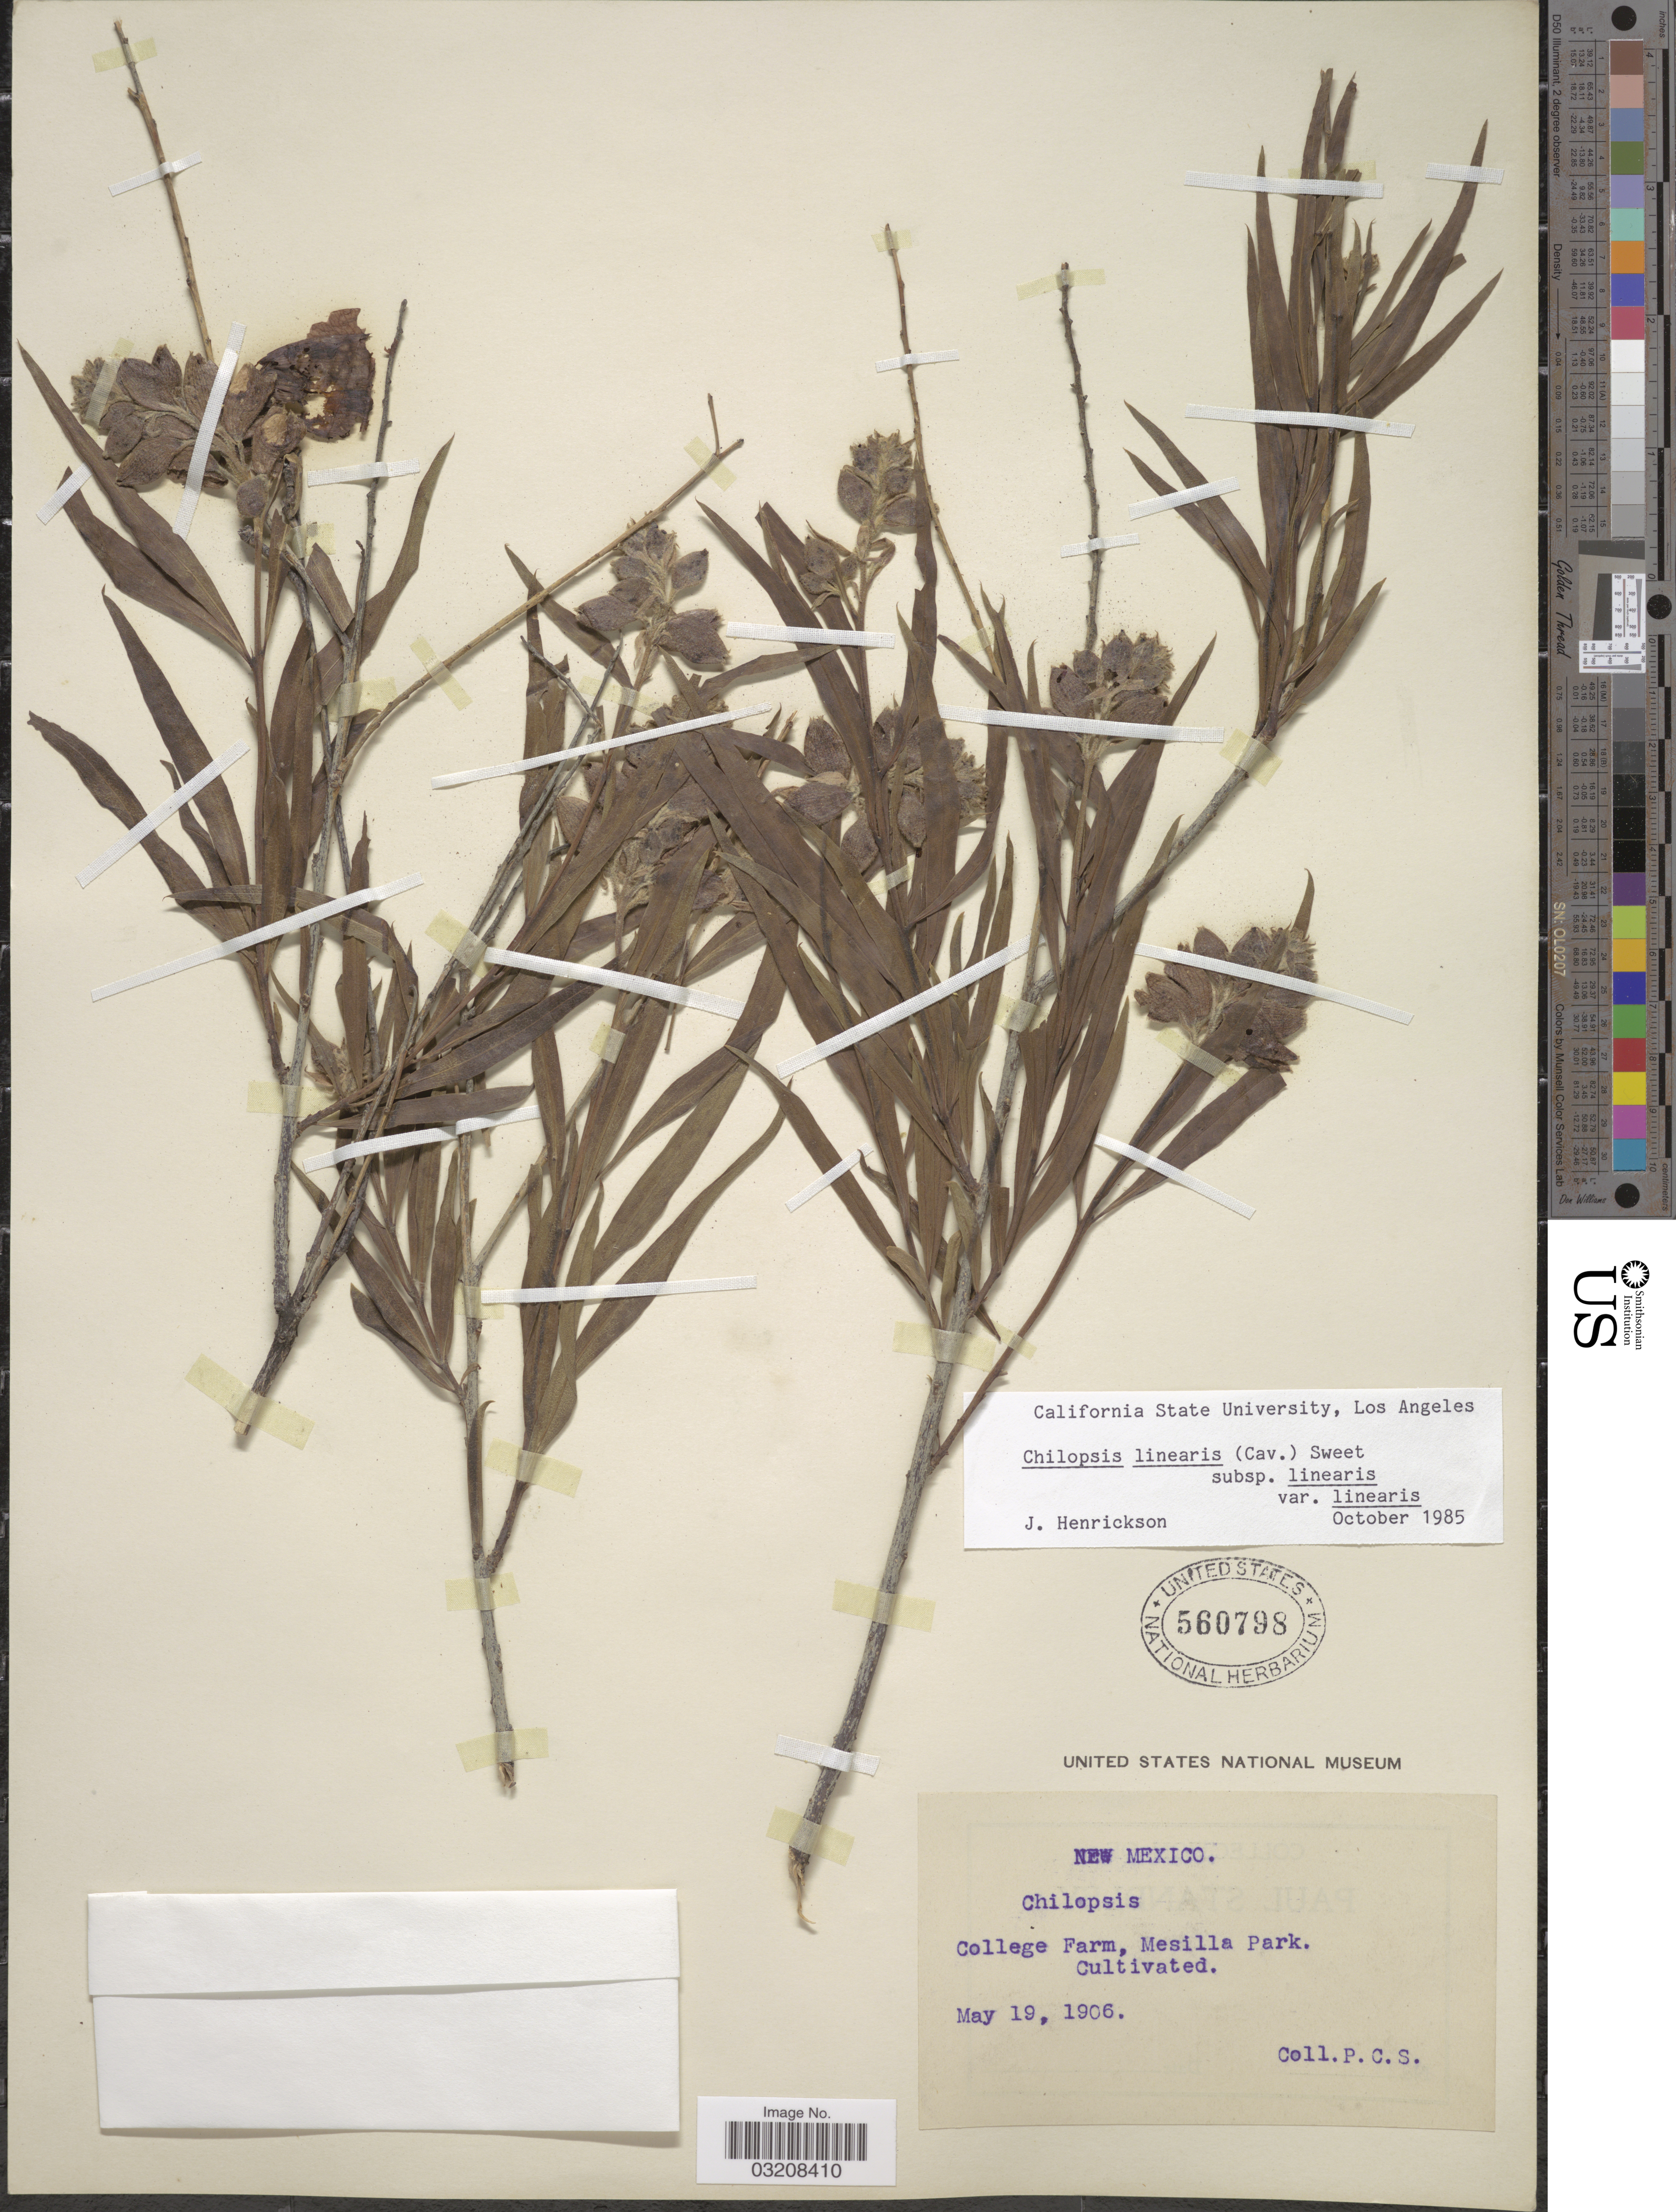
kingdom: Plantae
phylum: Tracheophyta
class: Magnoliopsida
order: Lamiales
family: Bignoniaceae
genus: Chilopsis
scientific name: Chilopsis linearis subsp. linearis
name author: (Cav.) Sweet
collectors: P. C. S.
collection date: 1906-05-19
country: United States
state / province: New Mexico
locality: College Farm, Mesilla Park.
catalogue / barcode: US 560798